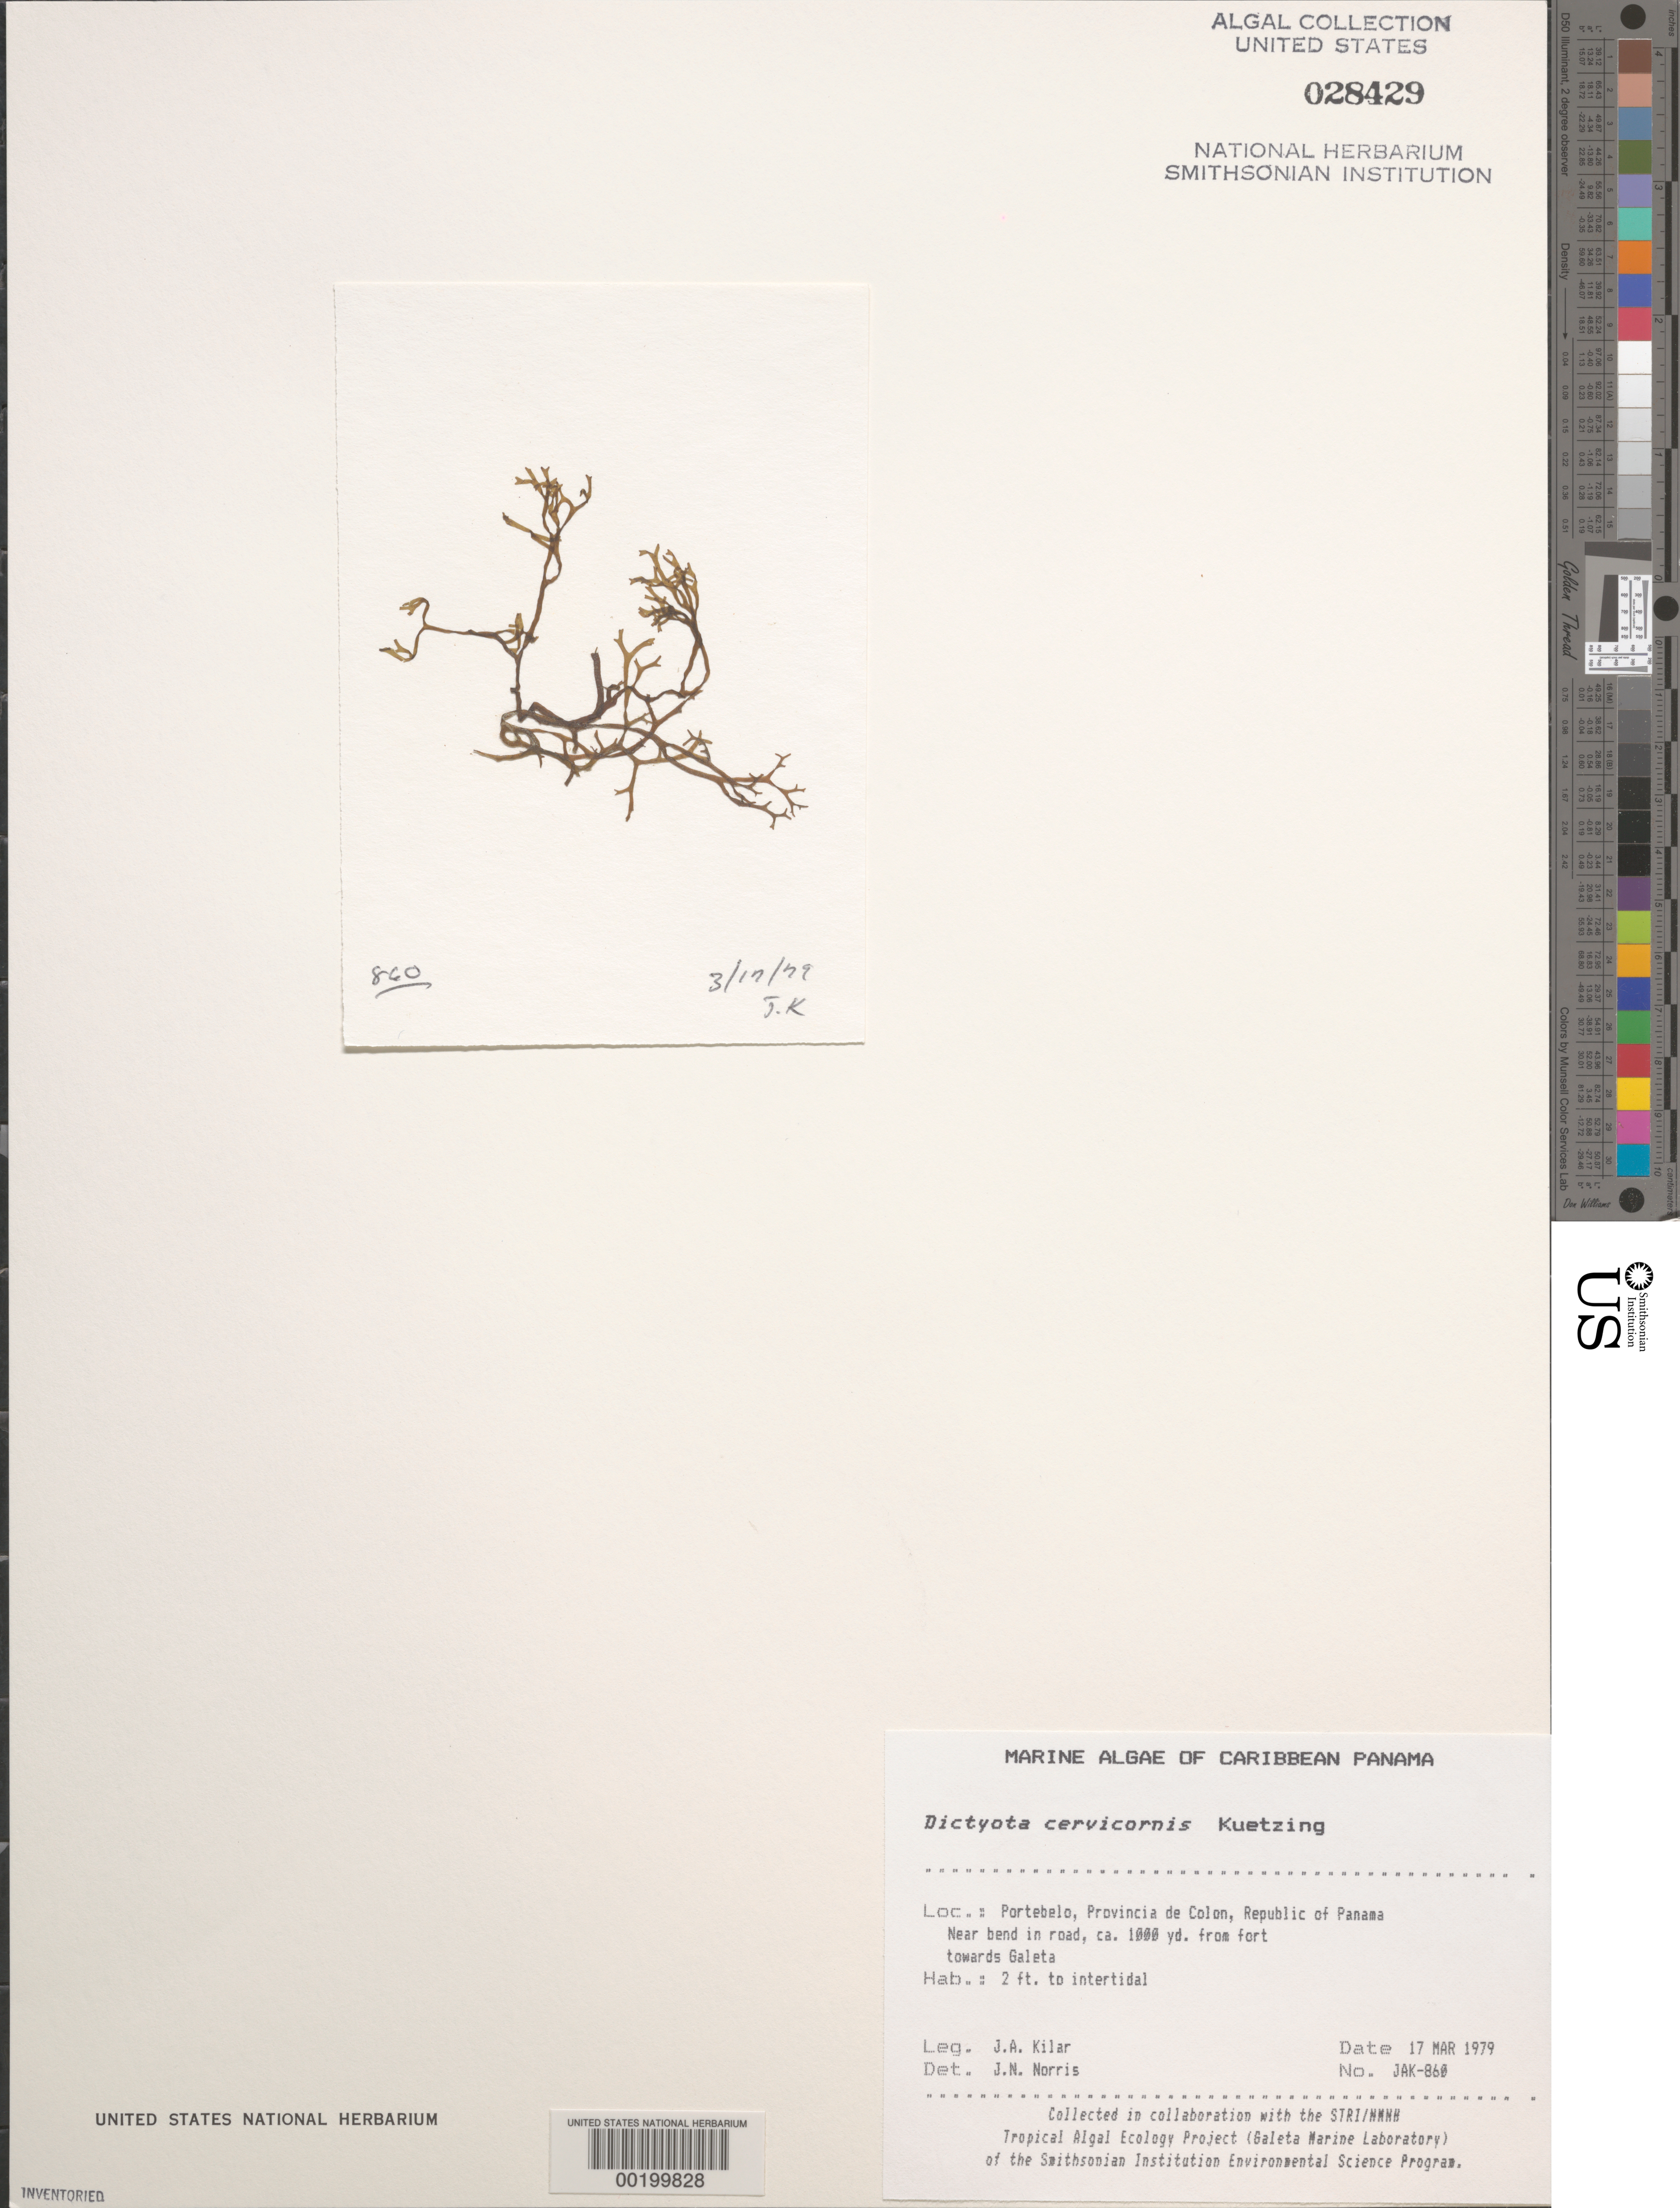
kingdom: Chromista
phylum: Ochrophyta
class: Phaeophyceae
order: Dictyotales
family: Dictyotaceae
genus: Dictyota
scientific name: Dictyota cervicornis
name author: Kütz.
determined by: Norris, James N.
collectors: J. A. Kilar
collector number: JAK-860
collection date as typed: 17 Mar 1979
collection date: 1979-03-17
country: Panama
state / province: Colón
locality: Portebelo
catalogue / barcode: US 28429